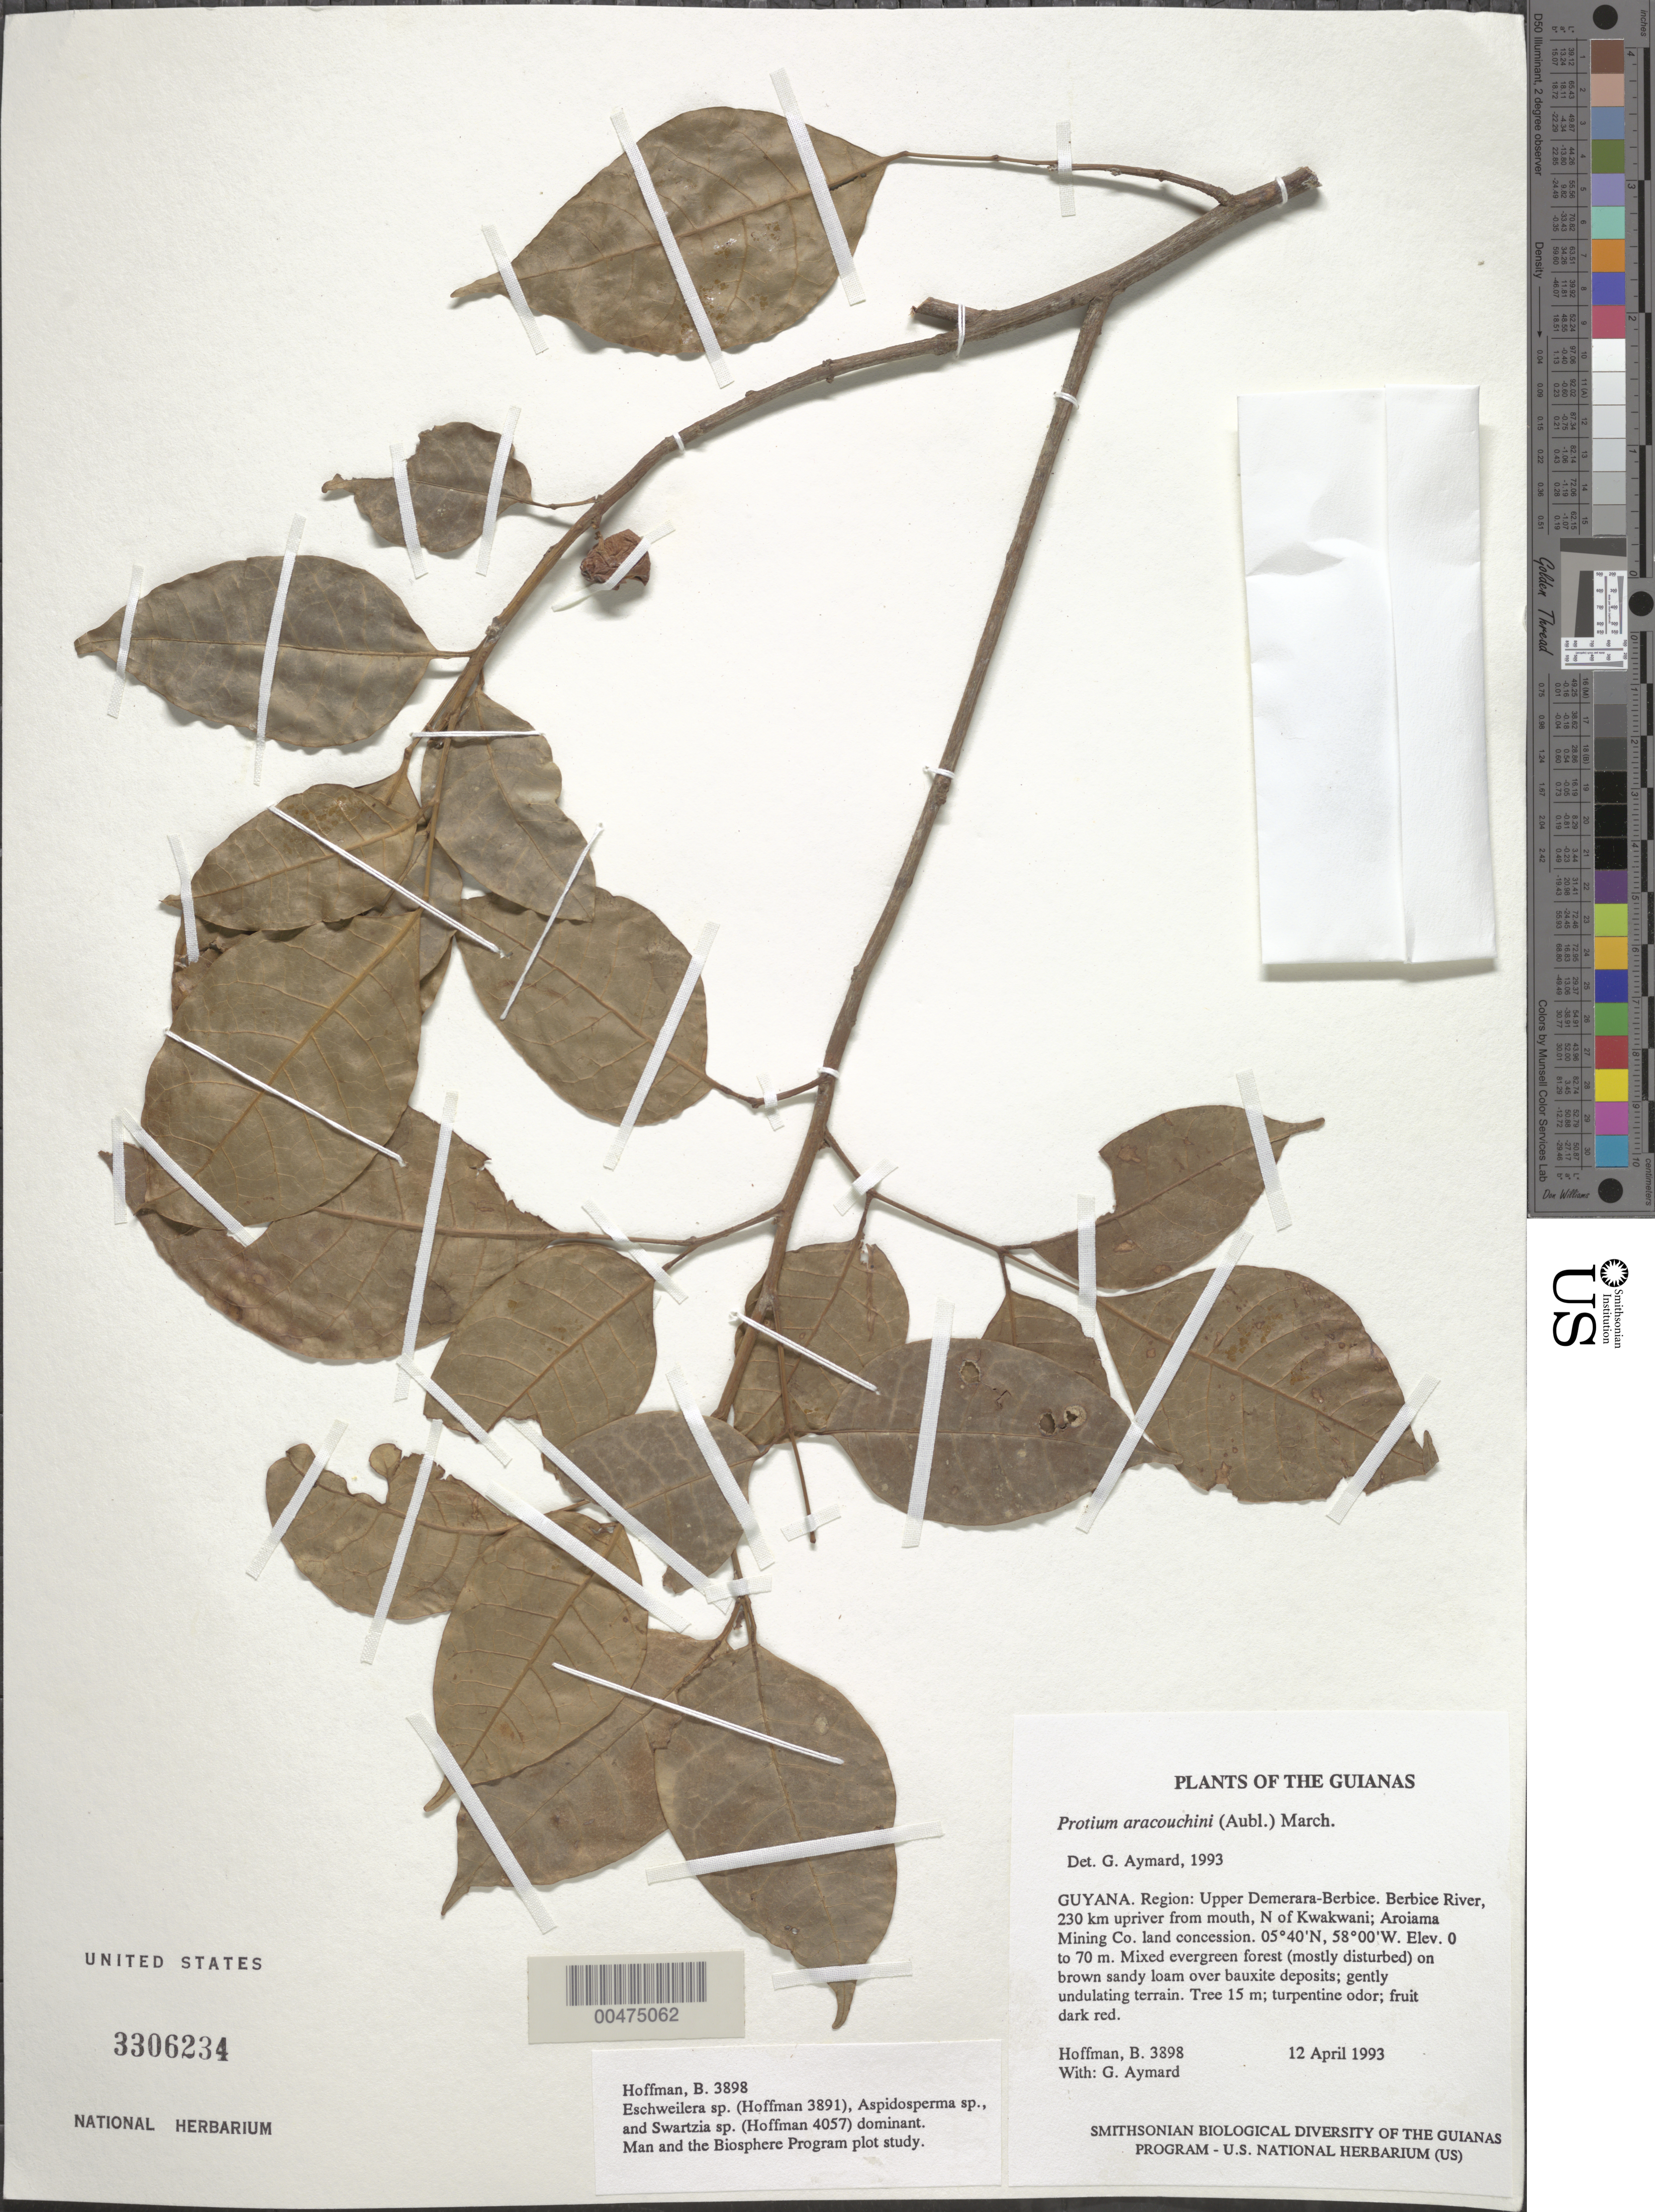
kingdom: Plantae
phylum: Tracheophyta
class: Magnoliopsida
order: Sapindales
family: Burseraceae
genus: Protium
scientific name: Protium guianense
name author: (Aubl.) Marchand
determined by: Daly, D. C.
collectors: B. Hoffman & G. A. Aymard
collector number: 3898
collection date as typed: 12 April 1993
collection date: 1993-04-12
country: Guyana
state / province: U. Demerara-Berbice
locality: Berbice River, 230 km upriver from mouth, N of Kwakwani; Aroiama Mining Co. land concession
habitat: Mixed evergreen forest (mostly disturbed) on brown sandy loam over bauxite deposits; gently undulating terrain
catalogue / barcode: US 3306234